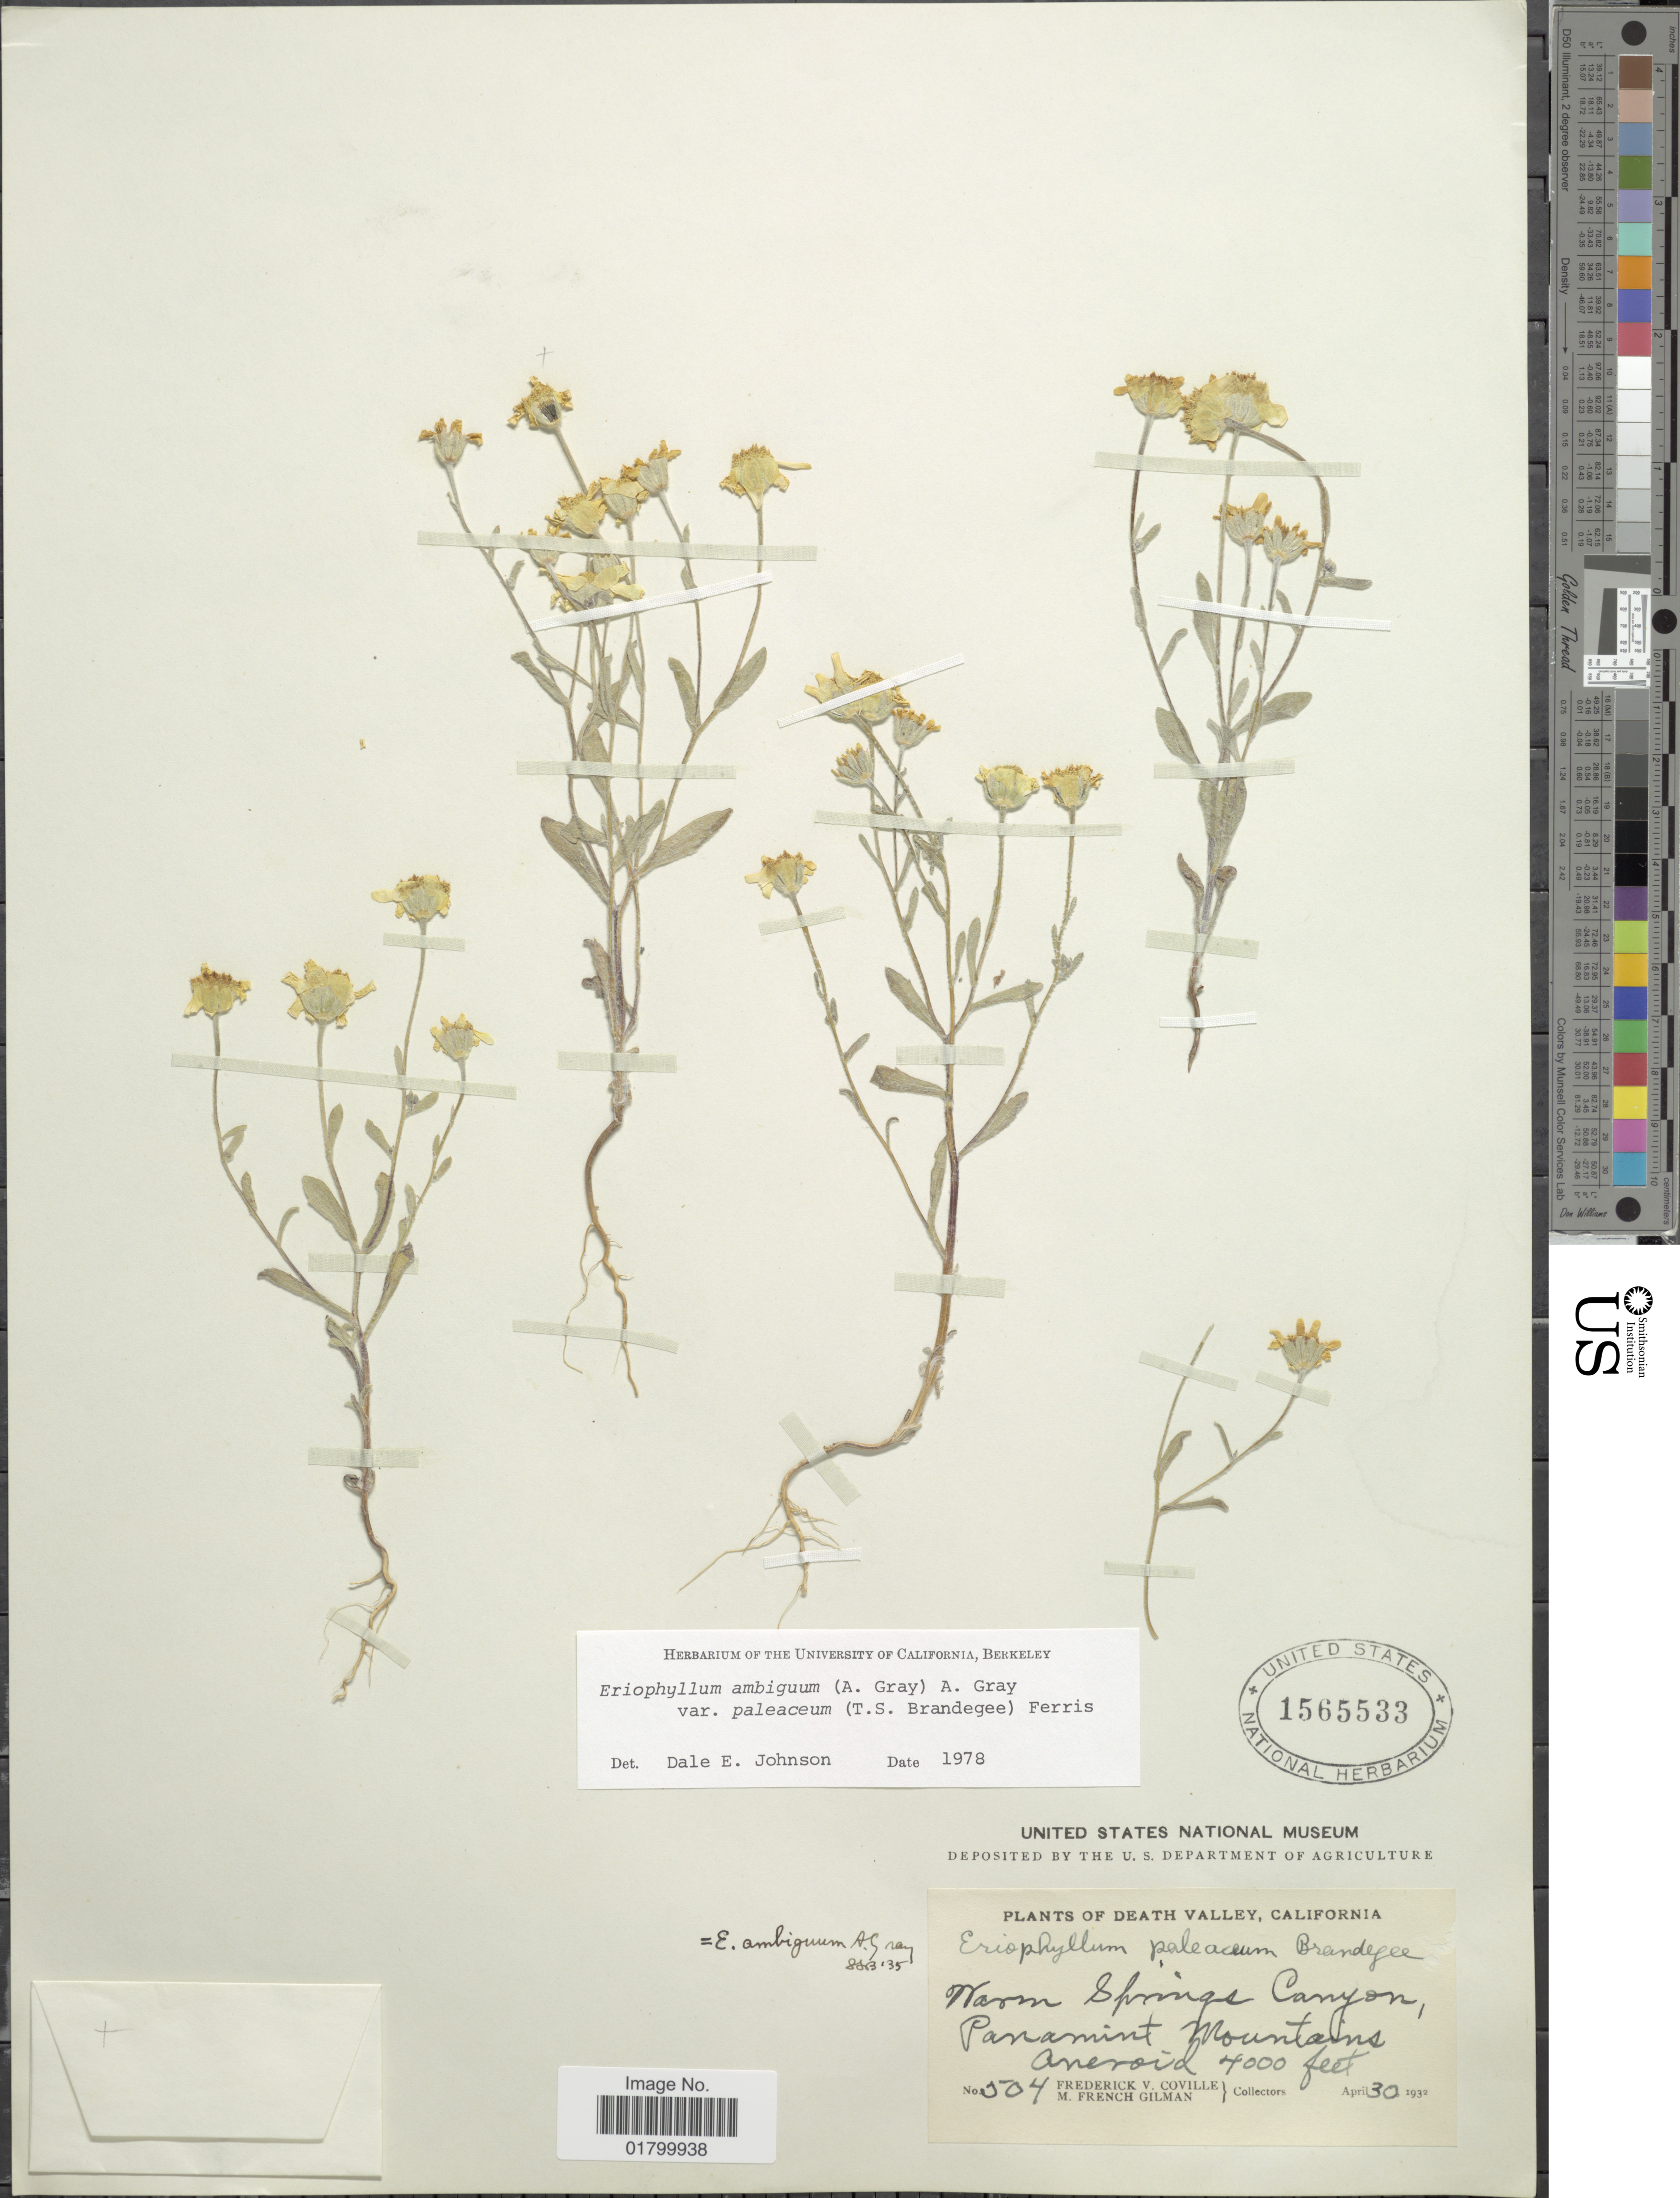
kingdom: Plantae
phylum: Tracheophyta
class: Magnoliopsida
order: Asterales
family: Asteraceae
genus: Eriophyllum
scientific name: Eriophyllum ambiguum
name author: (A. Gray) A. Gray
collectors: F. V. Coville & M. F. Gilman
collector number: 504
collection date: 1932-04-30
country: United States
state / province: California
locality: Death Valley, California, Mason Springs Canyon, Panamint Mountains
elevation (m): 1219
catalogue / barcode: US 1565533